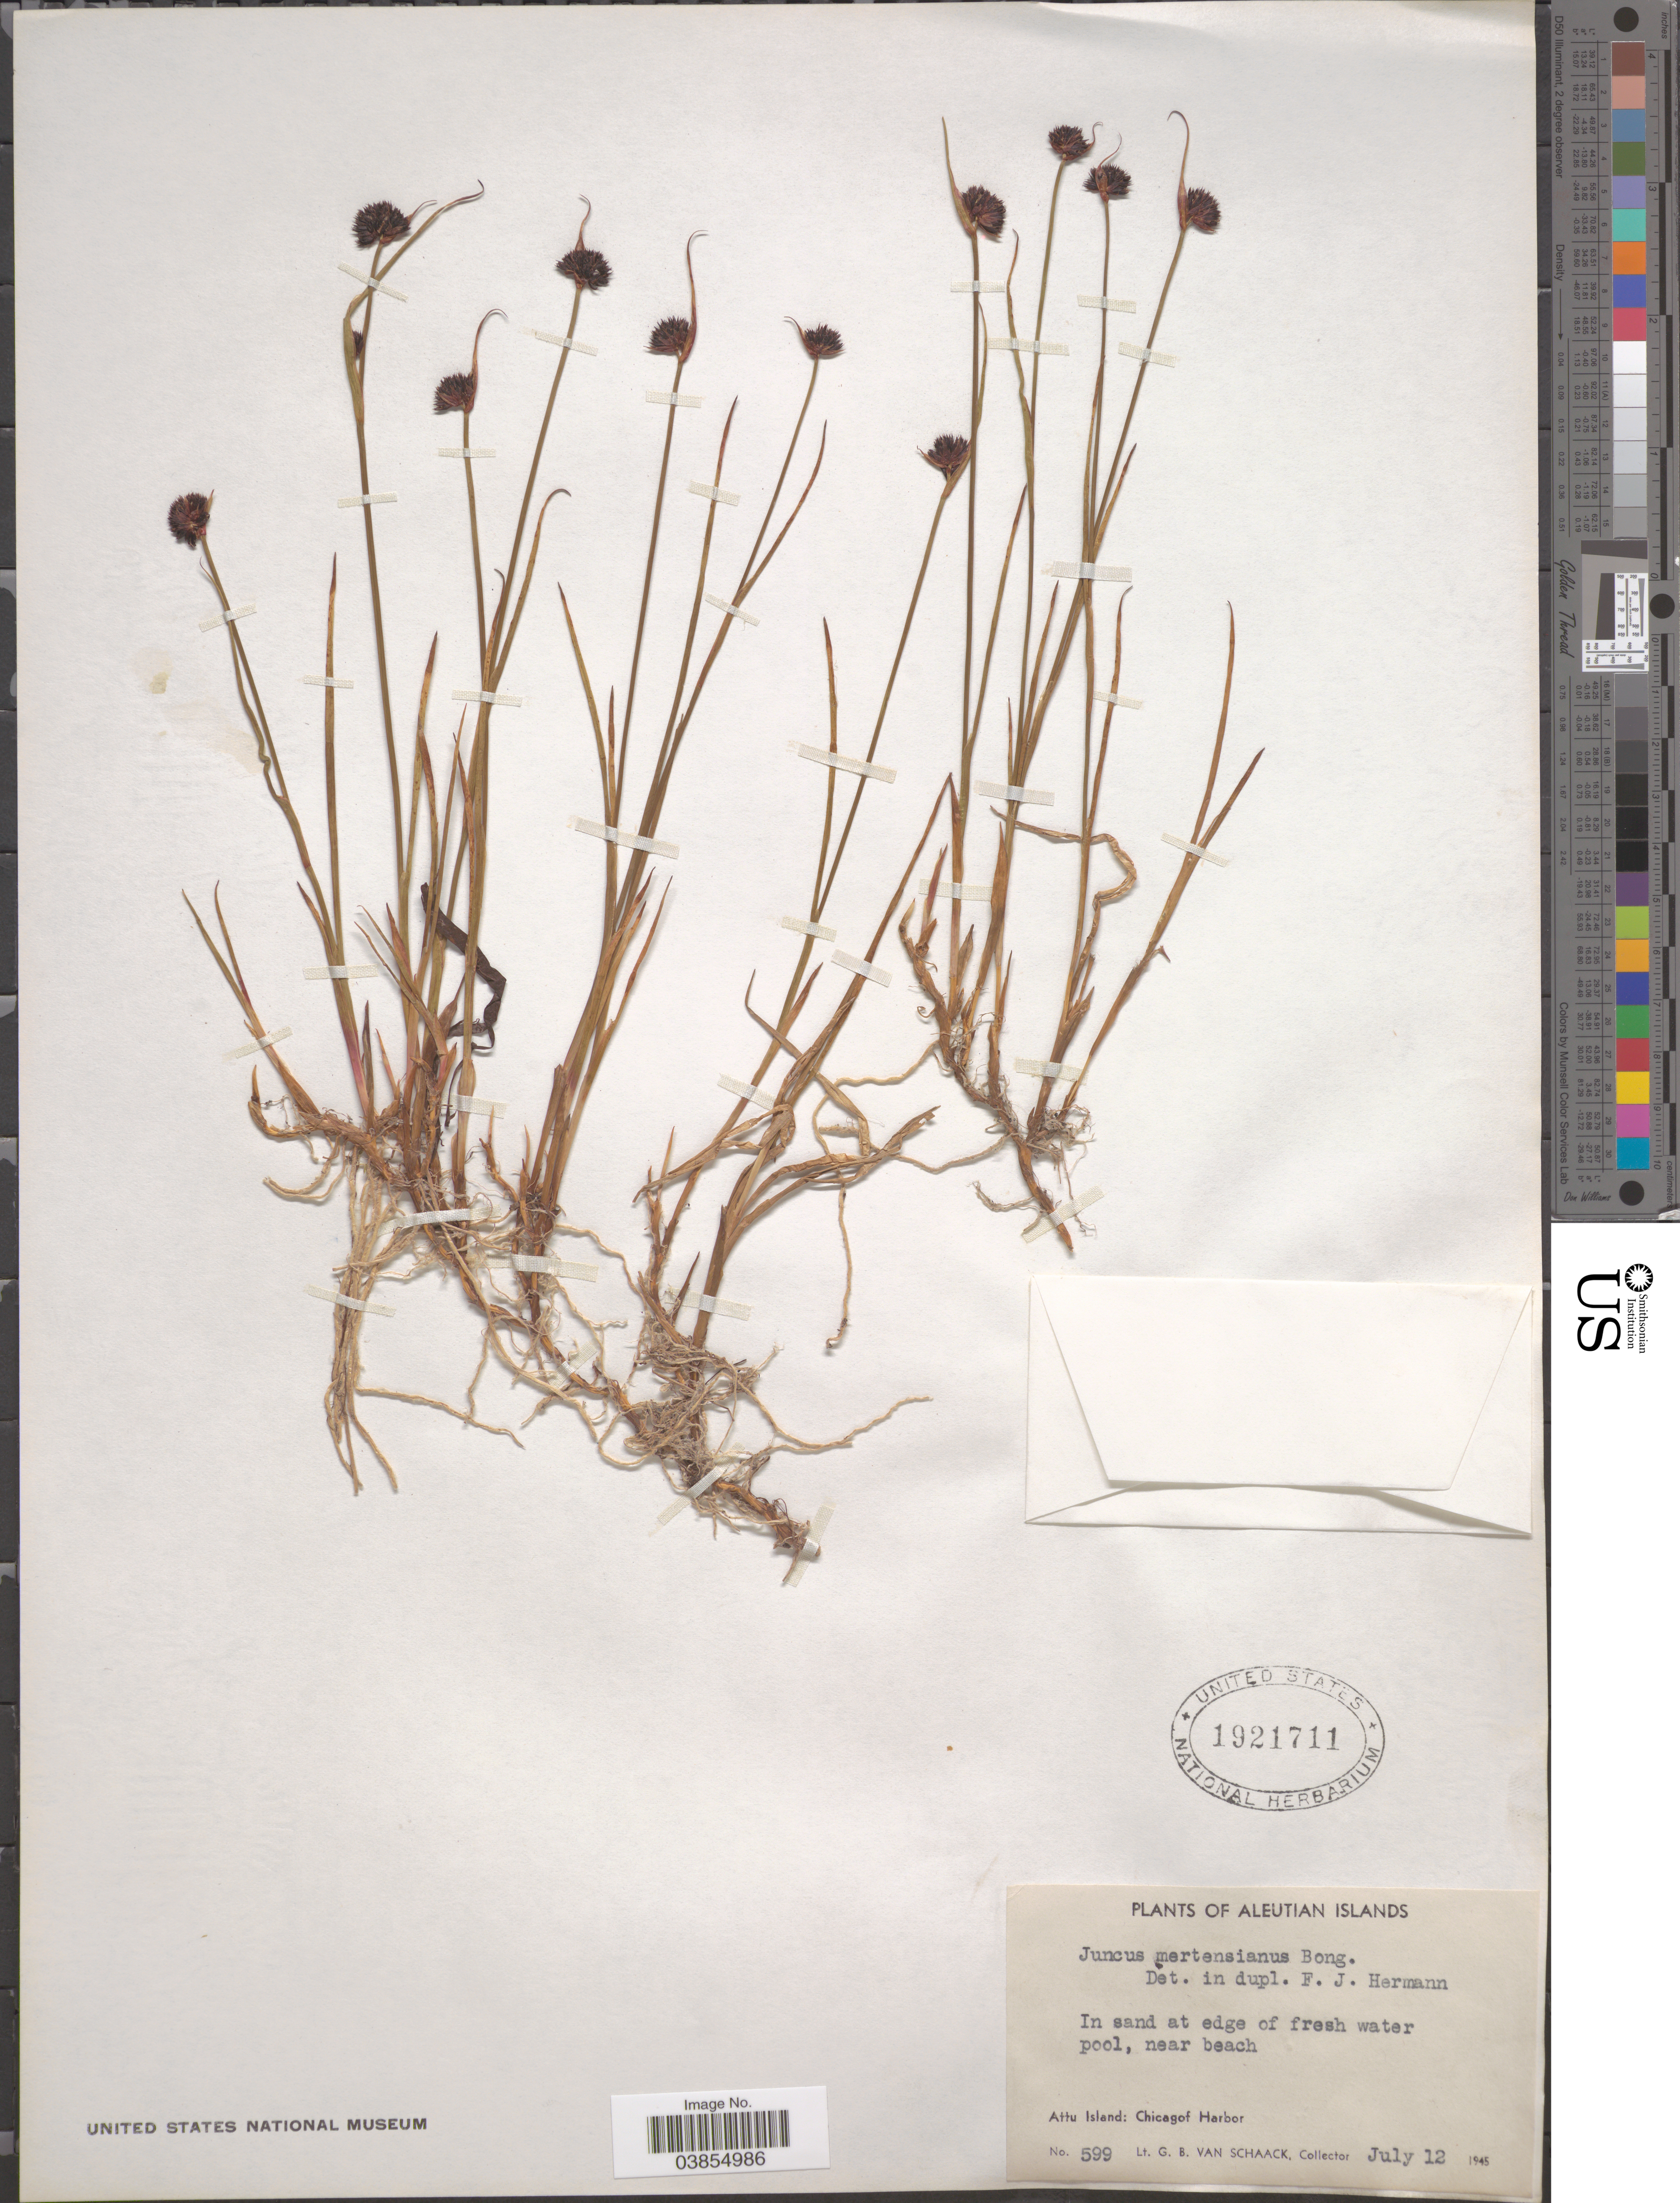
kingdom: Plantae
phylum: Tracheophyta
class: Liliopsida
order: Poales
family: Juncaceae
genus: Juncus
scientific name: Juncus mertensianus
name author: Bong.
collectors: G. Van Schaack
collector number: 599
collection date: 1945-07-12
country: United States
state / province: Alaska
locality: Aleutian Islands. In sand at edge of fresh water pool, near beach. Attu Island: Chicagof Harbor.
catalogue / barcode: US 1921711